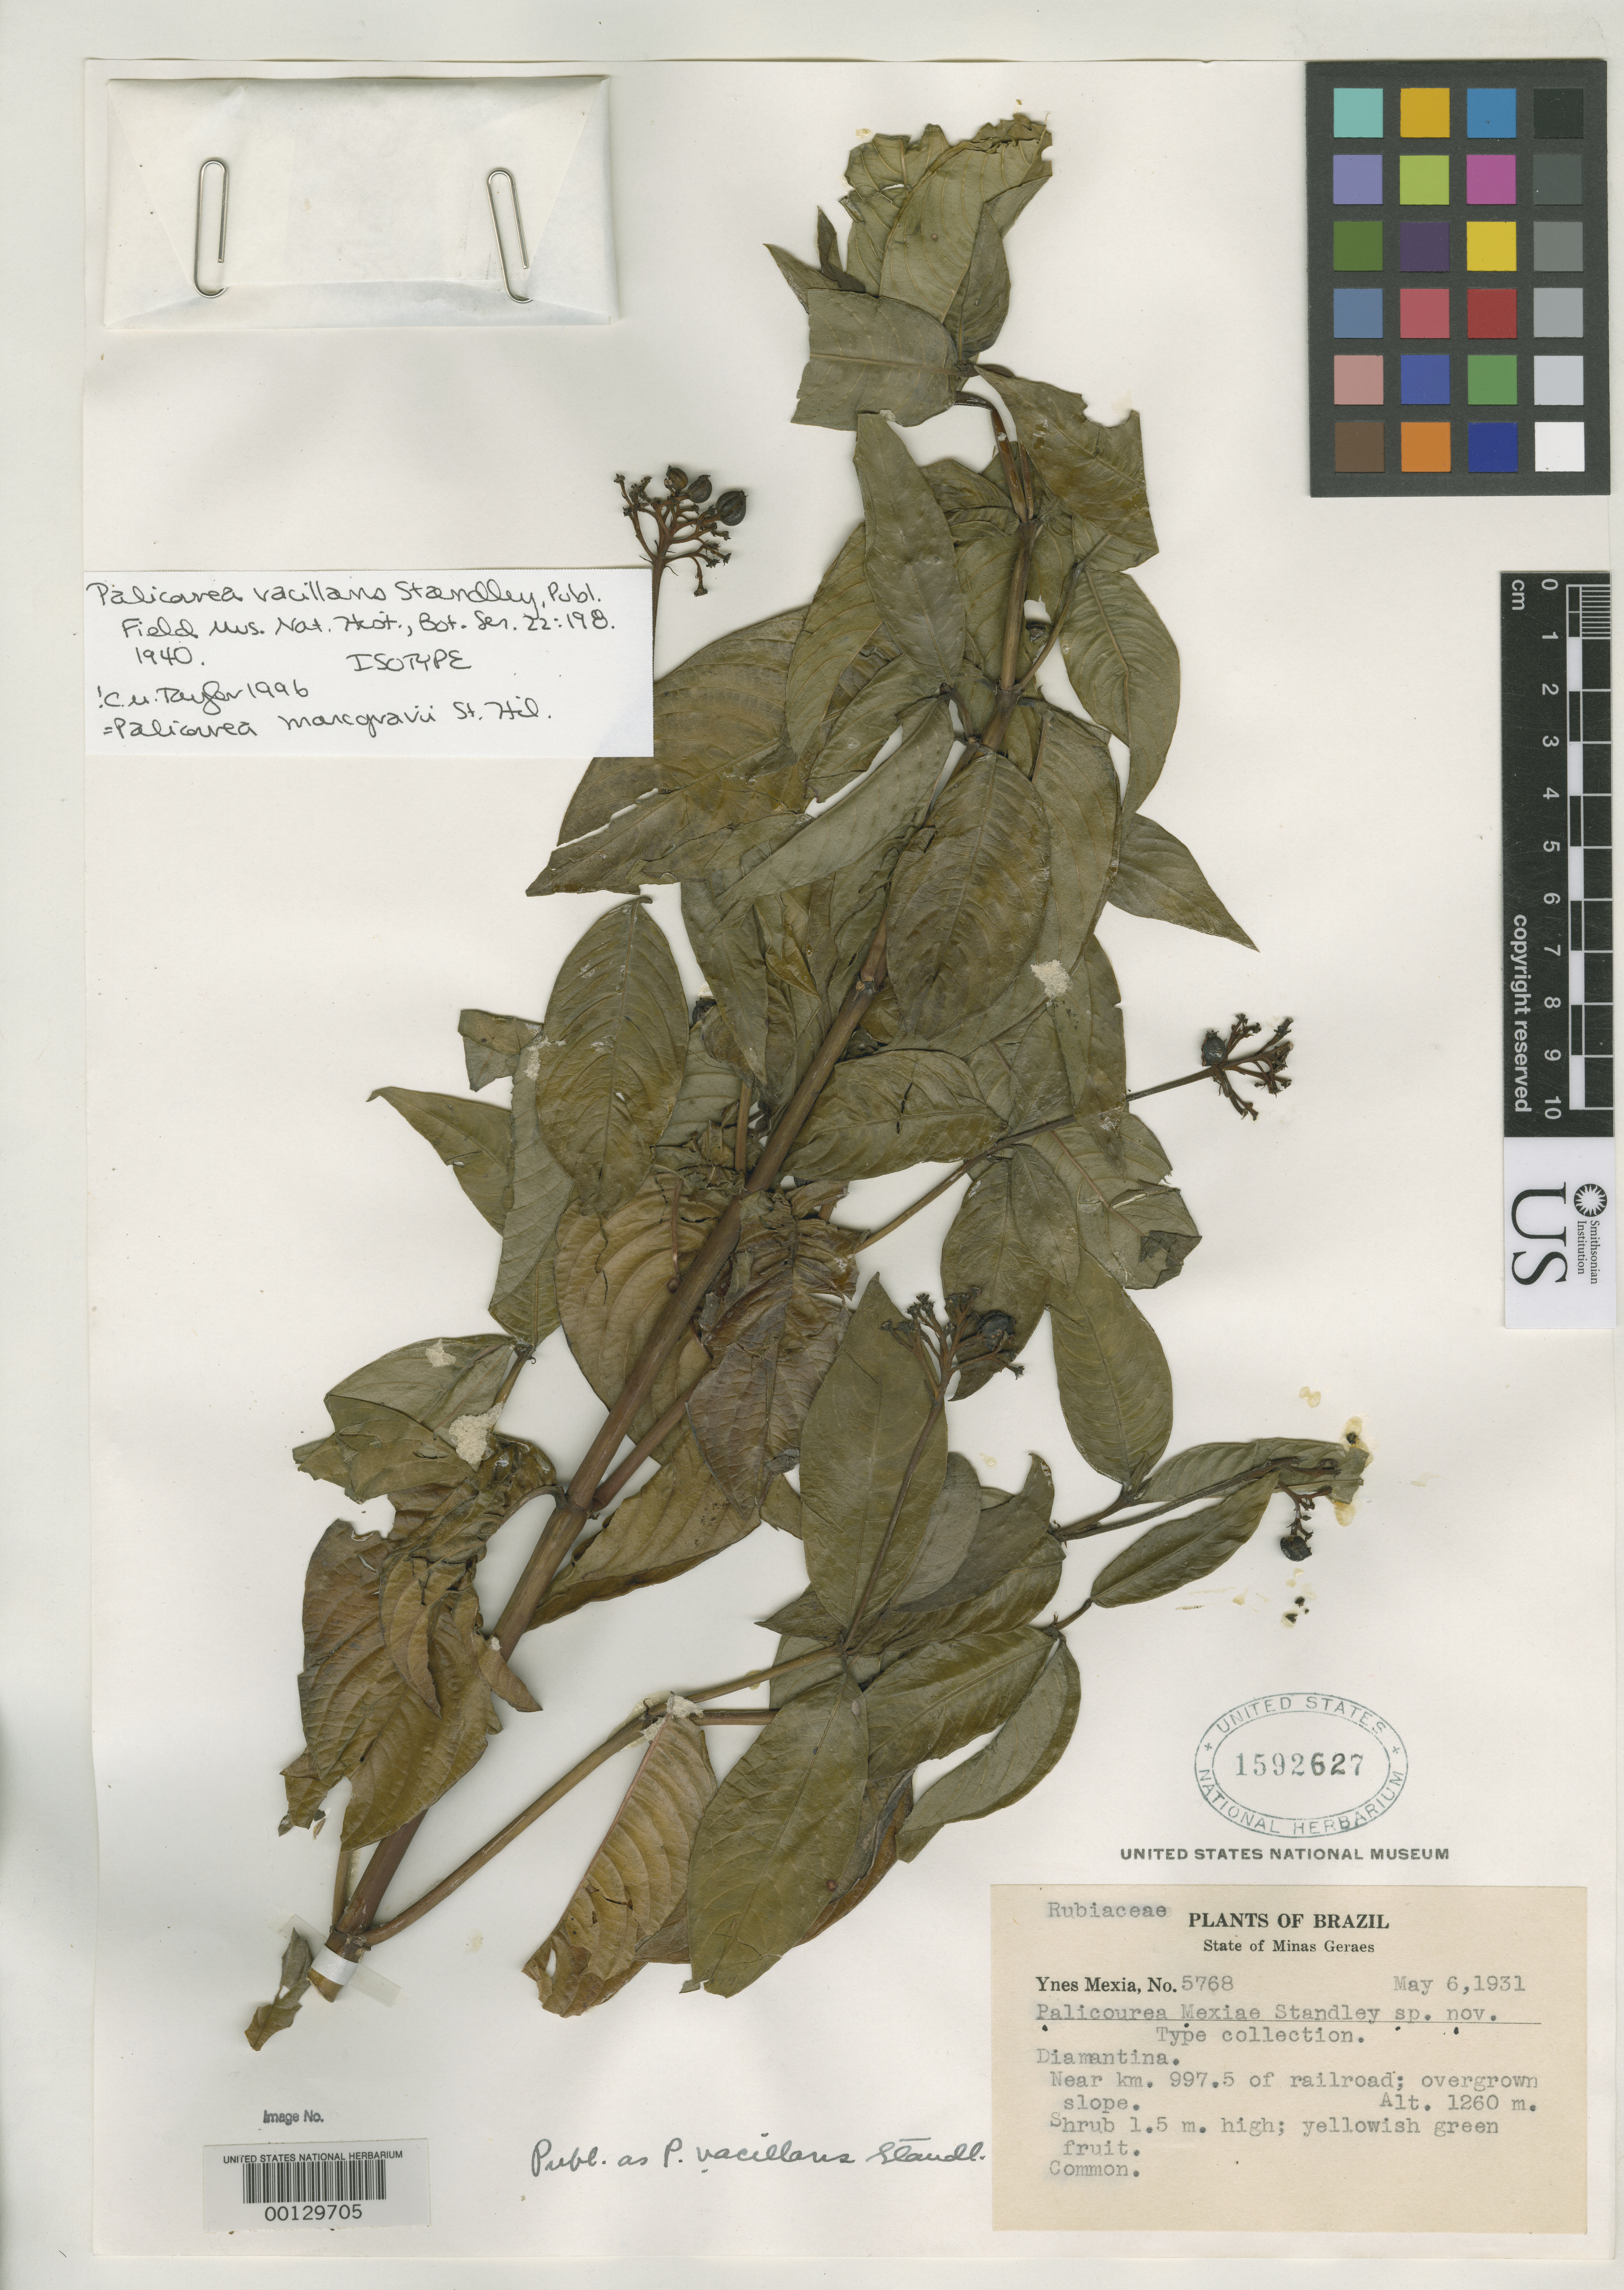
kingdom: Plantae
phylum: Tracheophyta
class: Magnoliopsida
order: Gentianales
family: Rubiaceae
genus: Palicourea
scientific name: Palicourea vacillans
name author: Standl.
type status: Isotype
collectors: Y. Mexia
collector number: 5768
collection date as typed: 06 May 1931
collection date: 1931-05-06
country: Brazil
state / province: Minas Gerais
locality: Diamantina.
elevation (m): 1260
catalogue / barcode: US 1592627